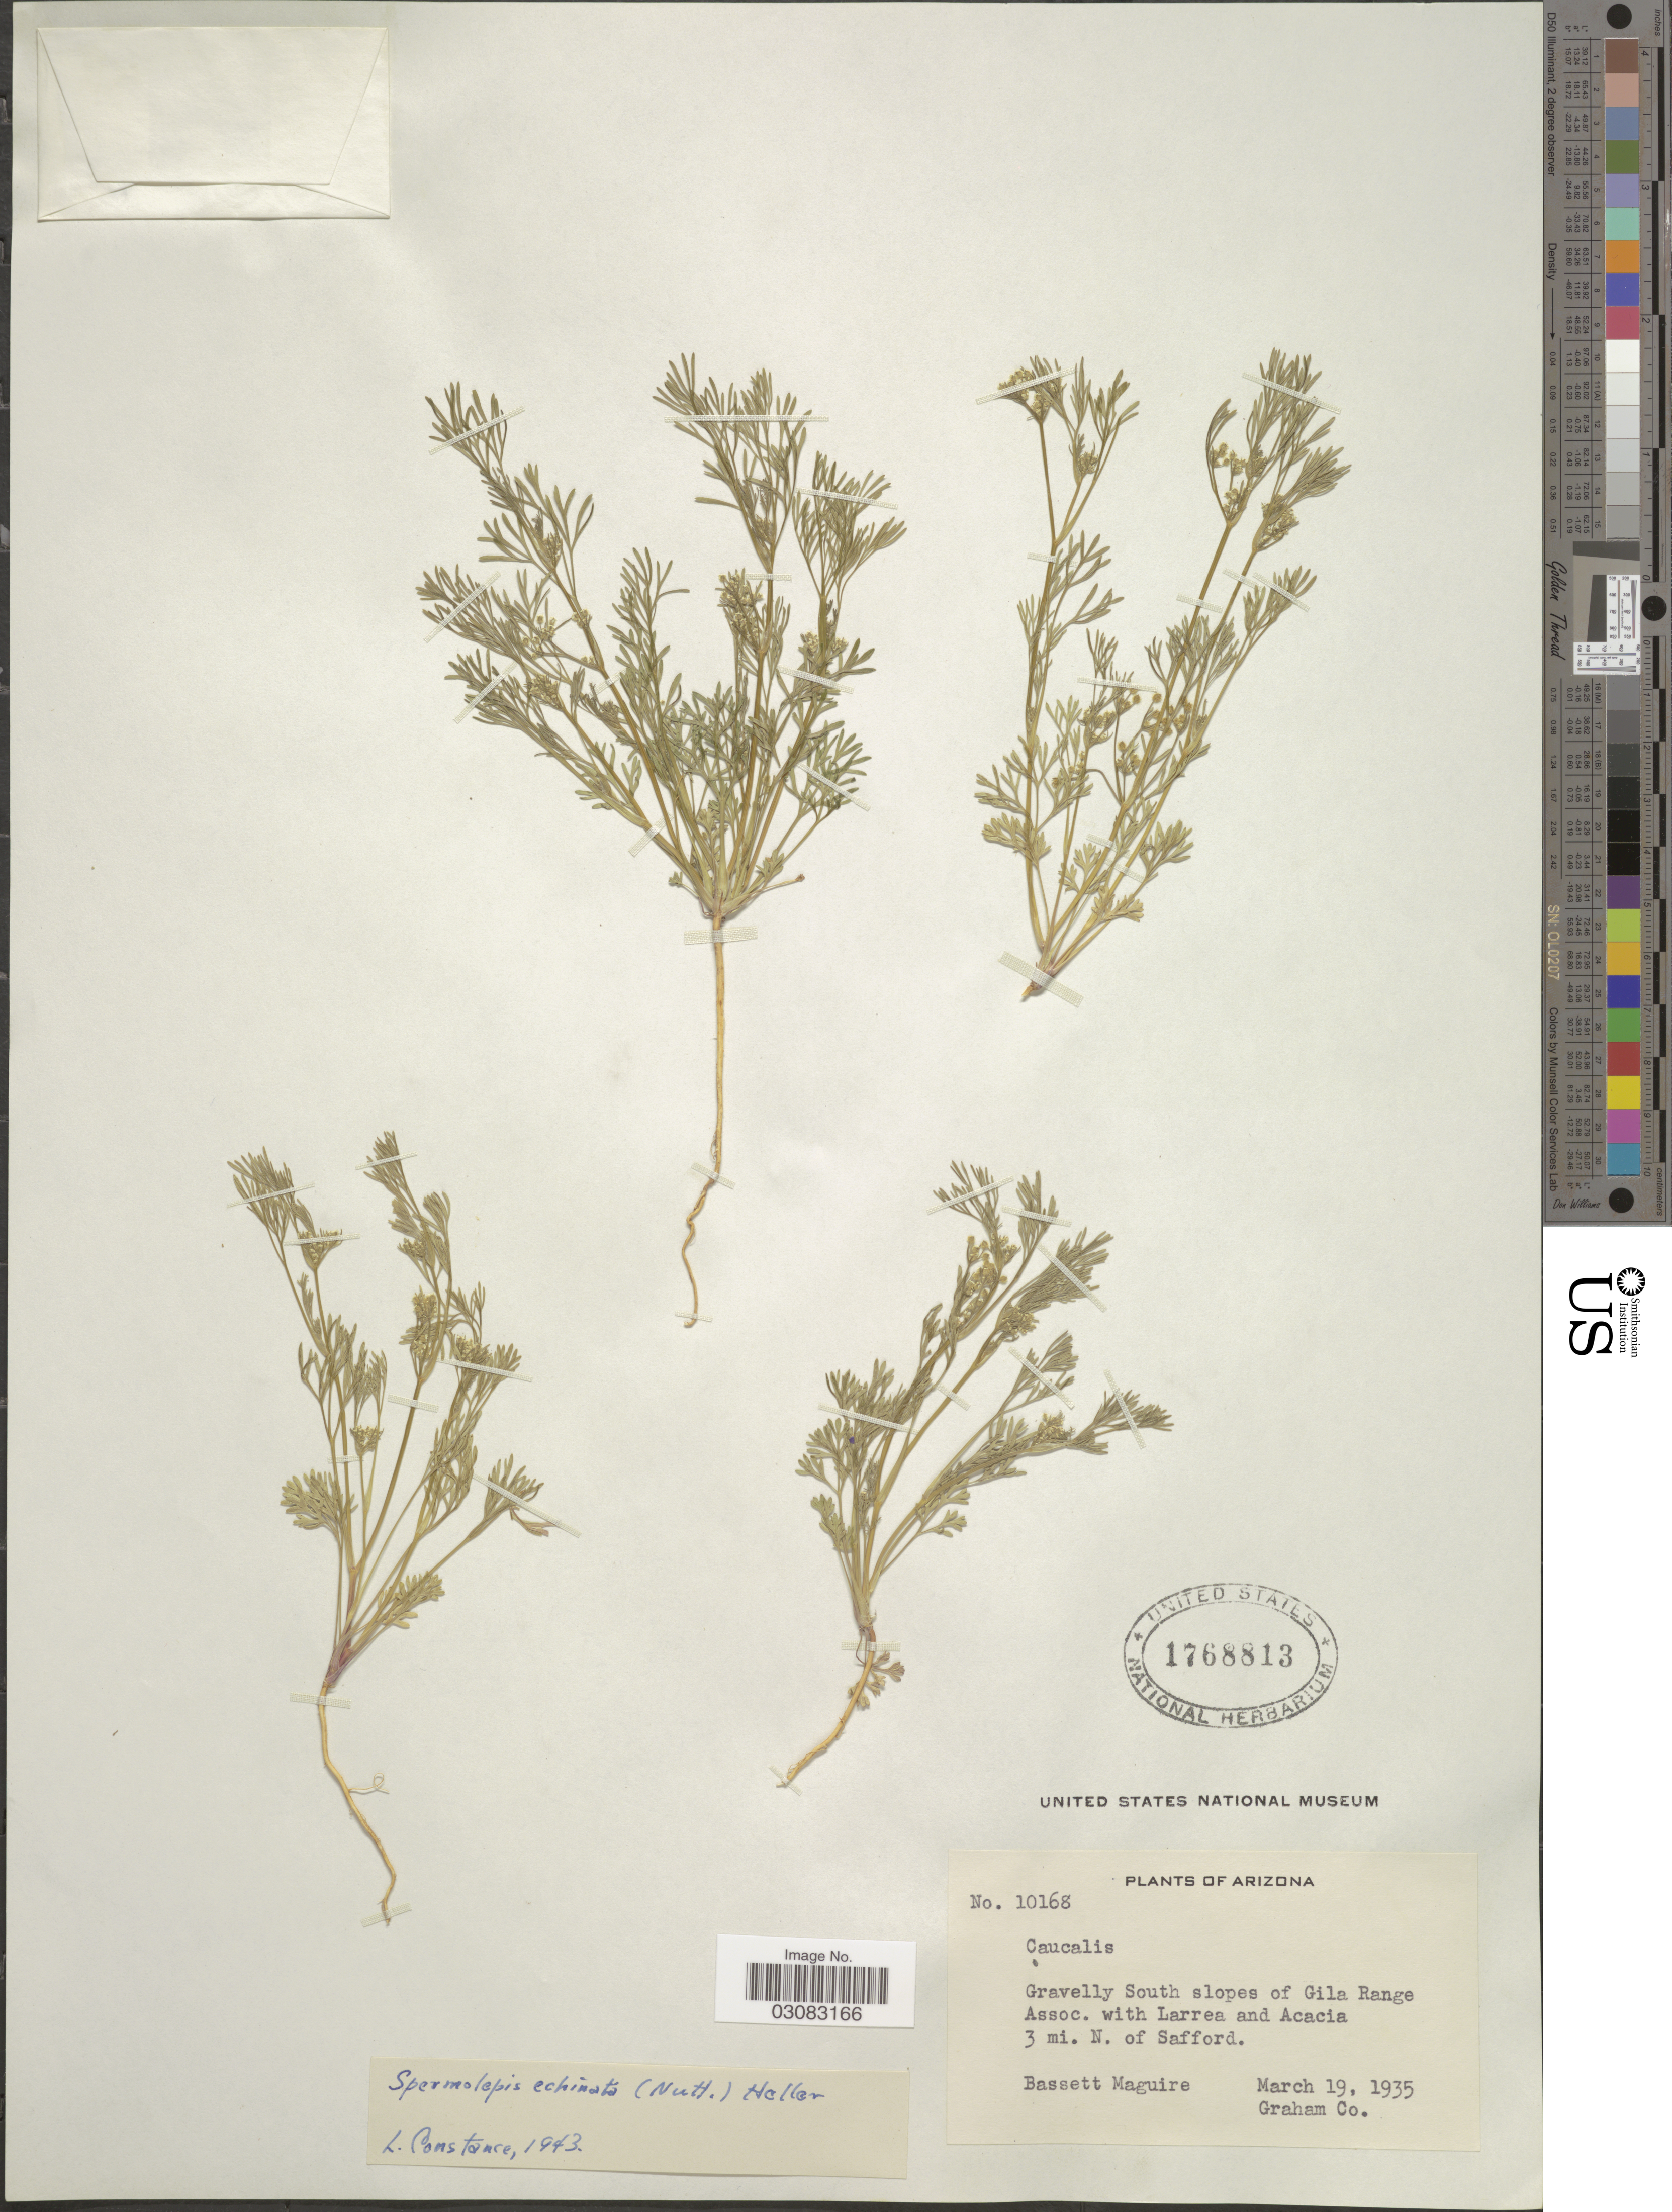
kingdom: Plantae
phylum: Tracheophyta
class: Magnoliopsida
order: Apiales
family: Apiaceae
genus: Spermolepis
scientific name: Spermolepis echinata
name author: (Nutt. ex DC.) A. Heller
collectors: B. Maguire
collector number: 10168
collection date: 1935-03-19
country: United States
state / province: Arizona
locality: Gravelly South slopes of Gila Range. 3 mi. N. of Safford. Graham Co.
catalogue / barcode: US 1768813